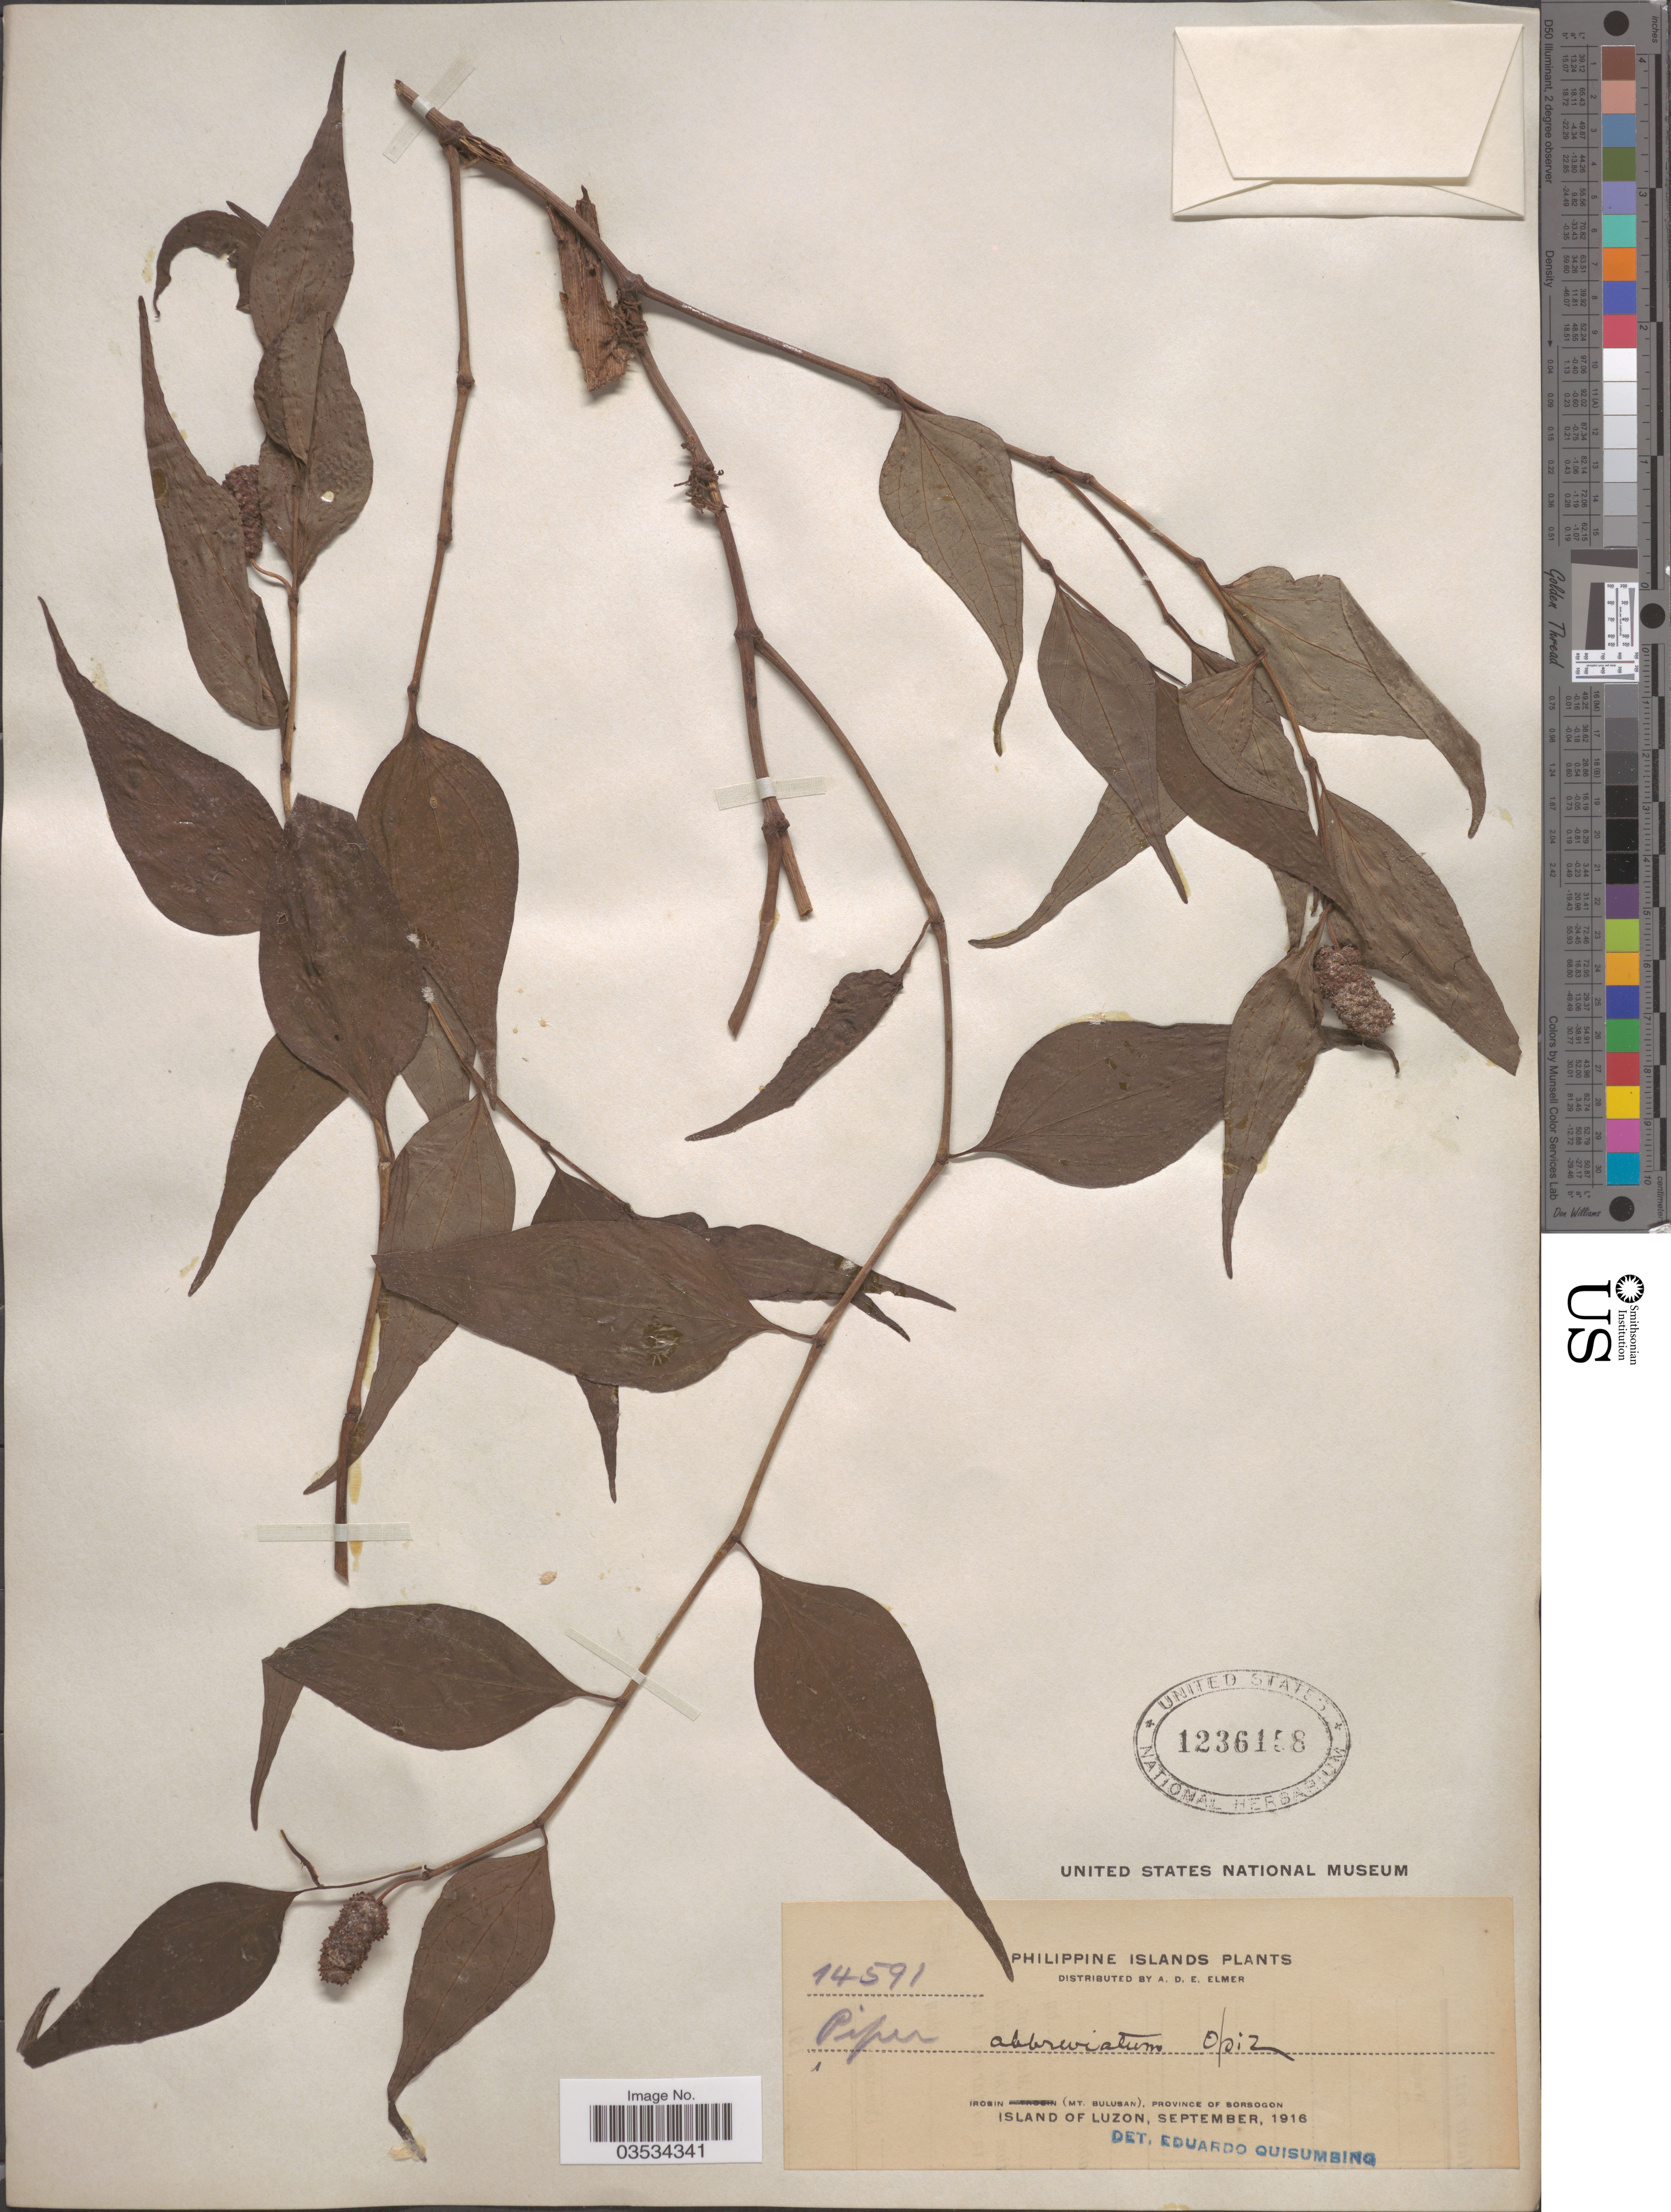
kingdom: Plantae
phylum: Tracheophyta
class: Magnoliopsida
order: Piperales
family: Piperaceae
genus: Piper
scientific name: Piper abbreviatum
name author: Opiz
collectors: A. D. E. Elmer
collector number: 14591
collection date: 1916-09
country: Philippines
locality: Philippine Islands. Irosin (Mt. Bulusan), Province of Sorsogon. Island of Luzon.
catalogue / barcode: US 1236158